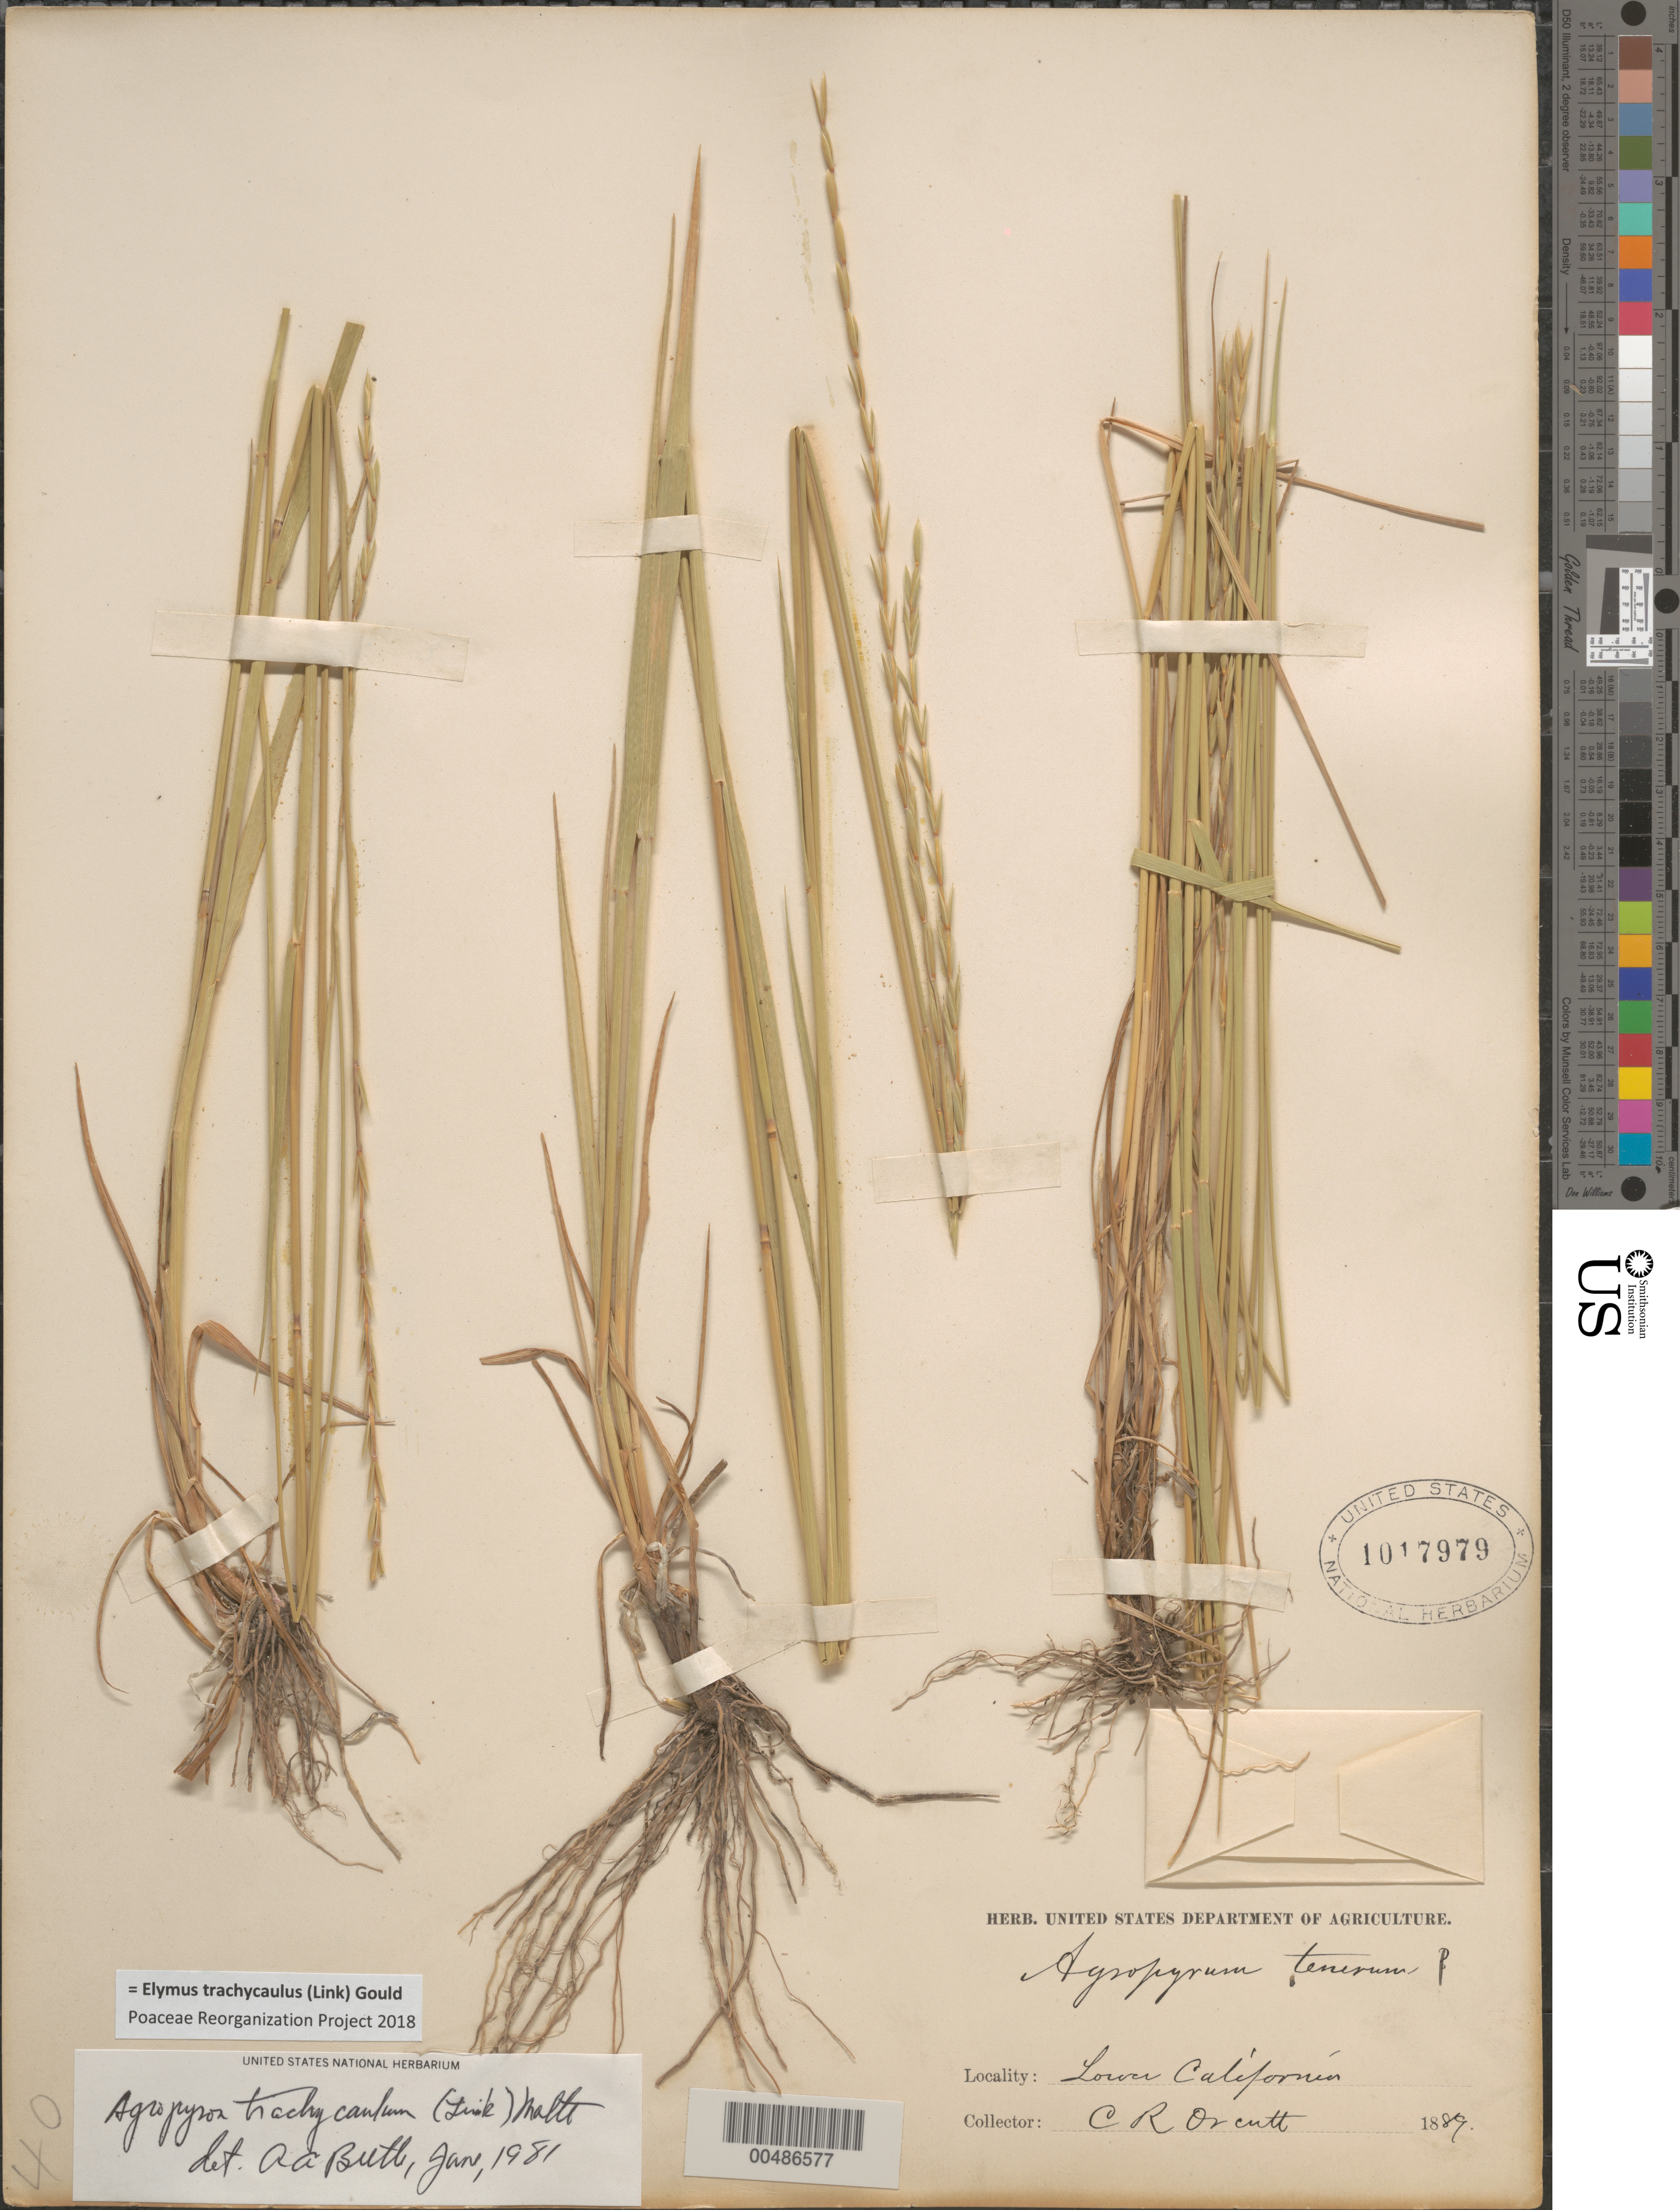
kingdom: Plantae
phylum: Tracheophyta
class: Liliopsida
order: Poales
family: Poaceae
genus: Elymus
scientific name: Elymus trachycaulus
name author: (Link) Gould ex Shinners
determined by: Poaceae Reorganization Project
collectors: C. R. Orcutt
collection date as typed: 1889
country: Mexico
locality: Lower California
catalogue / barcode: US 1017979